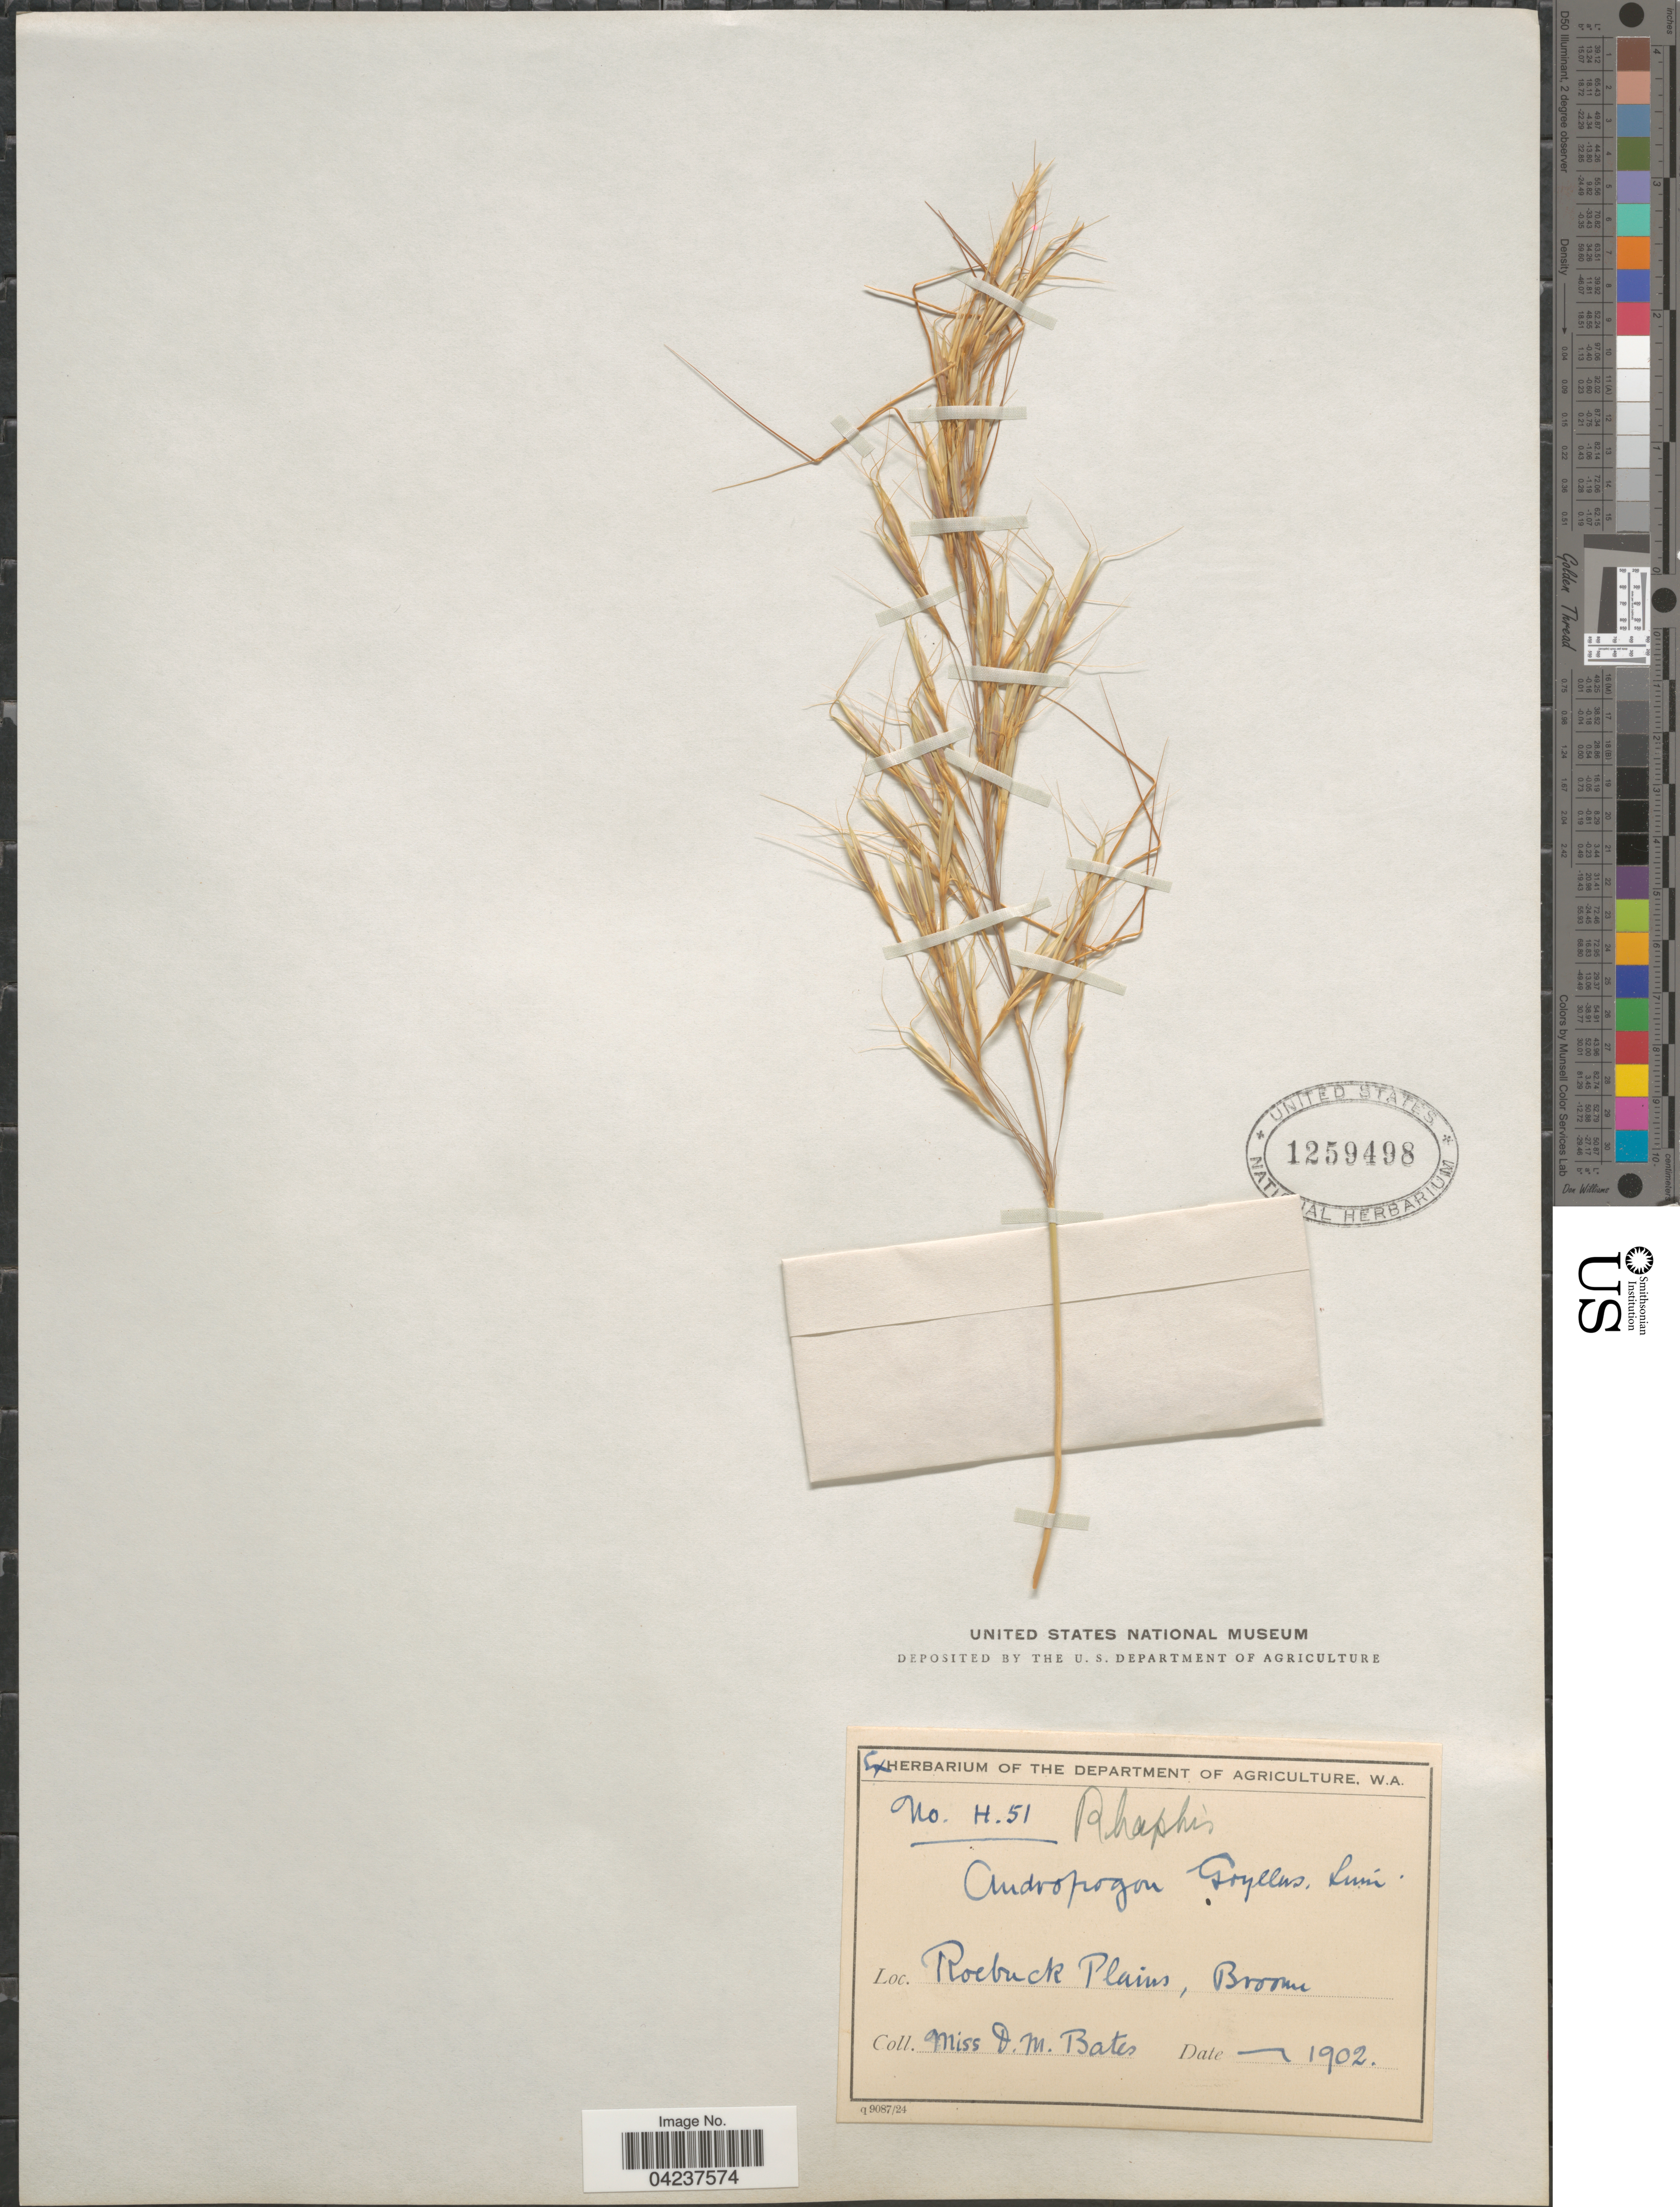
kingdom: Plantae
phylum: Tracheophyta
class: Liliopsida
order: Poales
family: Poaceae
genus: Chrysopogon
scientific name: Chrysopogon gryllus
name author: (L.) Trin.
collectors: D. M. Bates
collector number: H51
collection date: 1902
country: Australia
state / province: Western Australia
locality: Roebuck Plains, Broome.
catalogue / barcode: US 1259498